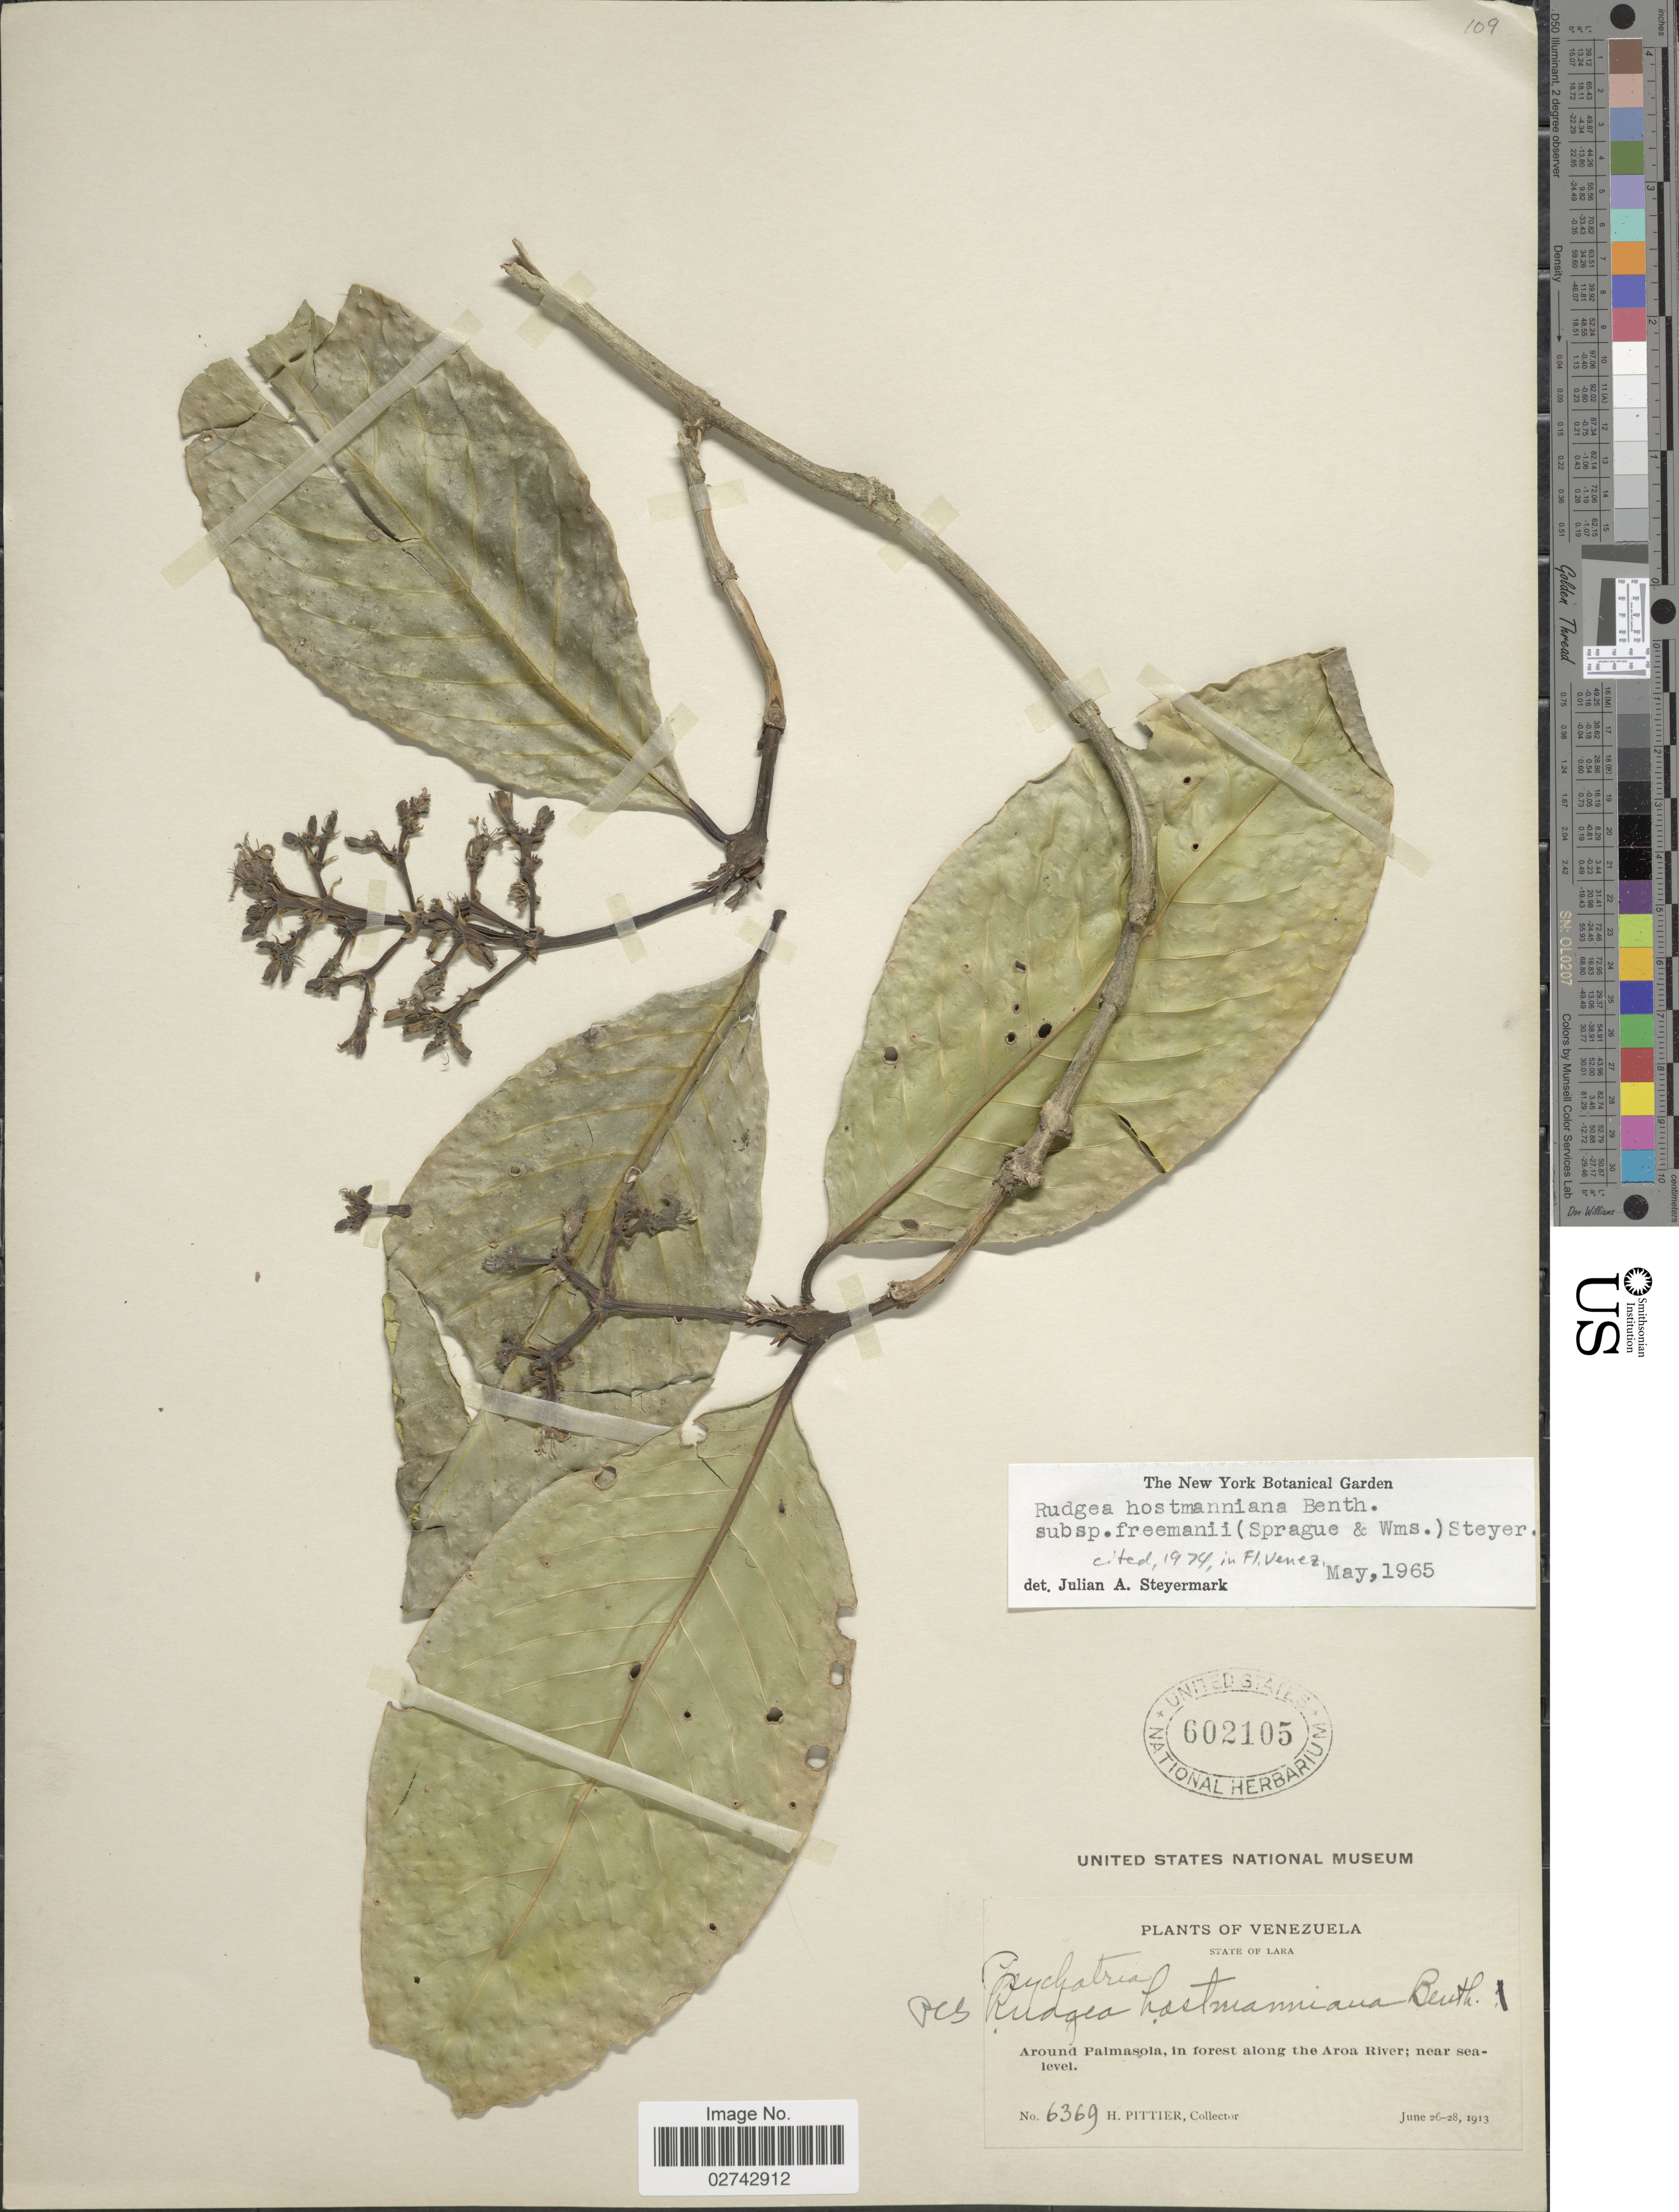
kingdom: Plantae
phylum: Tracheophyta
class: Magnoliopsida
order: Gentianales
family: Rubiaceae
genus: Rudgea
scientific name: Rudgea hostmanniana subsp. freemanii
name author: (C. Sprague & R.O. Williams ex R.O. Williams & Cheesman) Steyerm.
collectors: H. F. Pittier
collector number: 6369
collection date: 1913-06-26/1913-06-28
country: Venezuela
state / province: Lara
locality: Around Palmasola, In forest along the Rio Aroa River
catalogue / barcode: US 602105